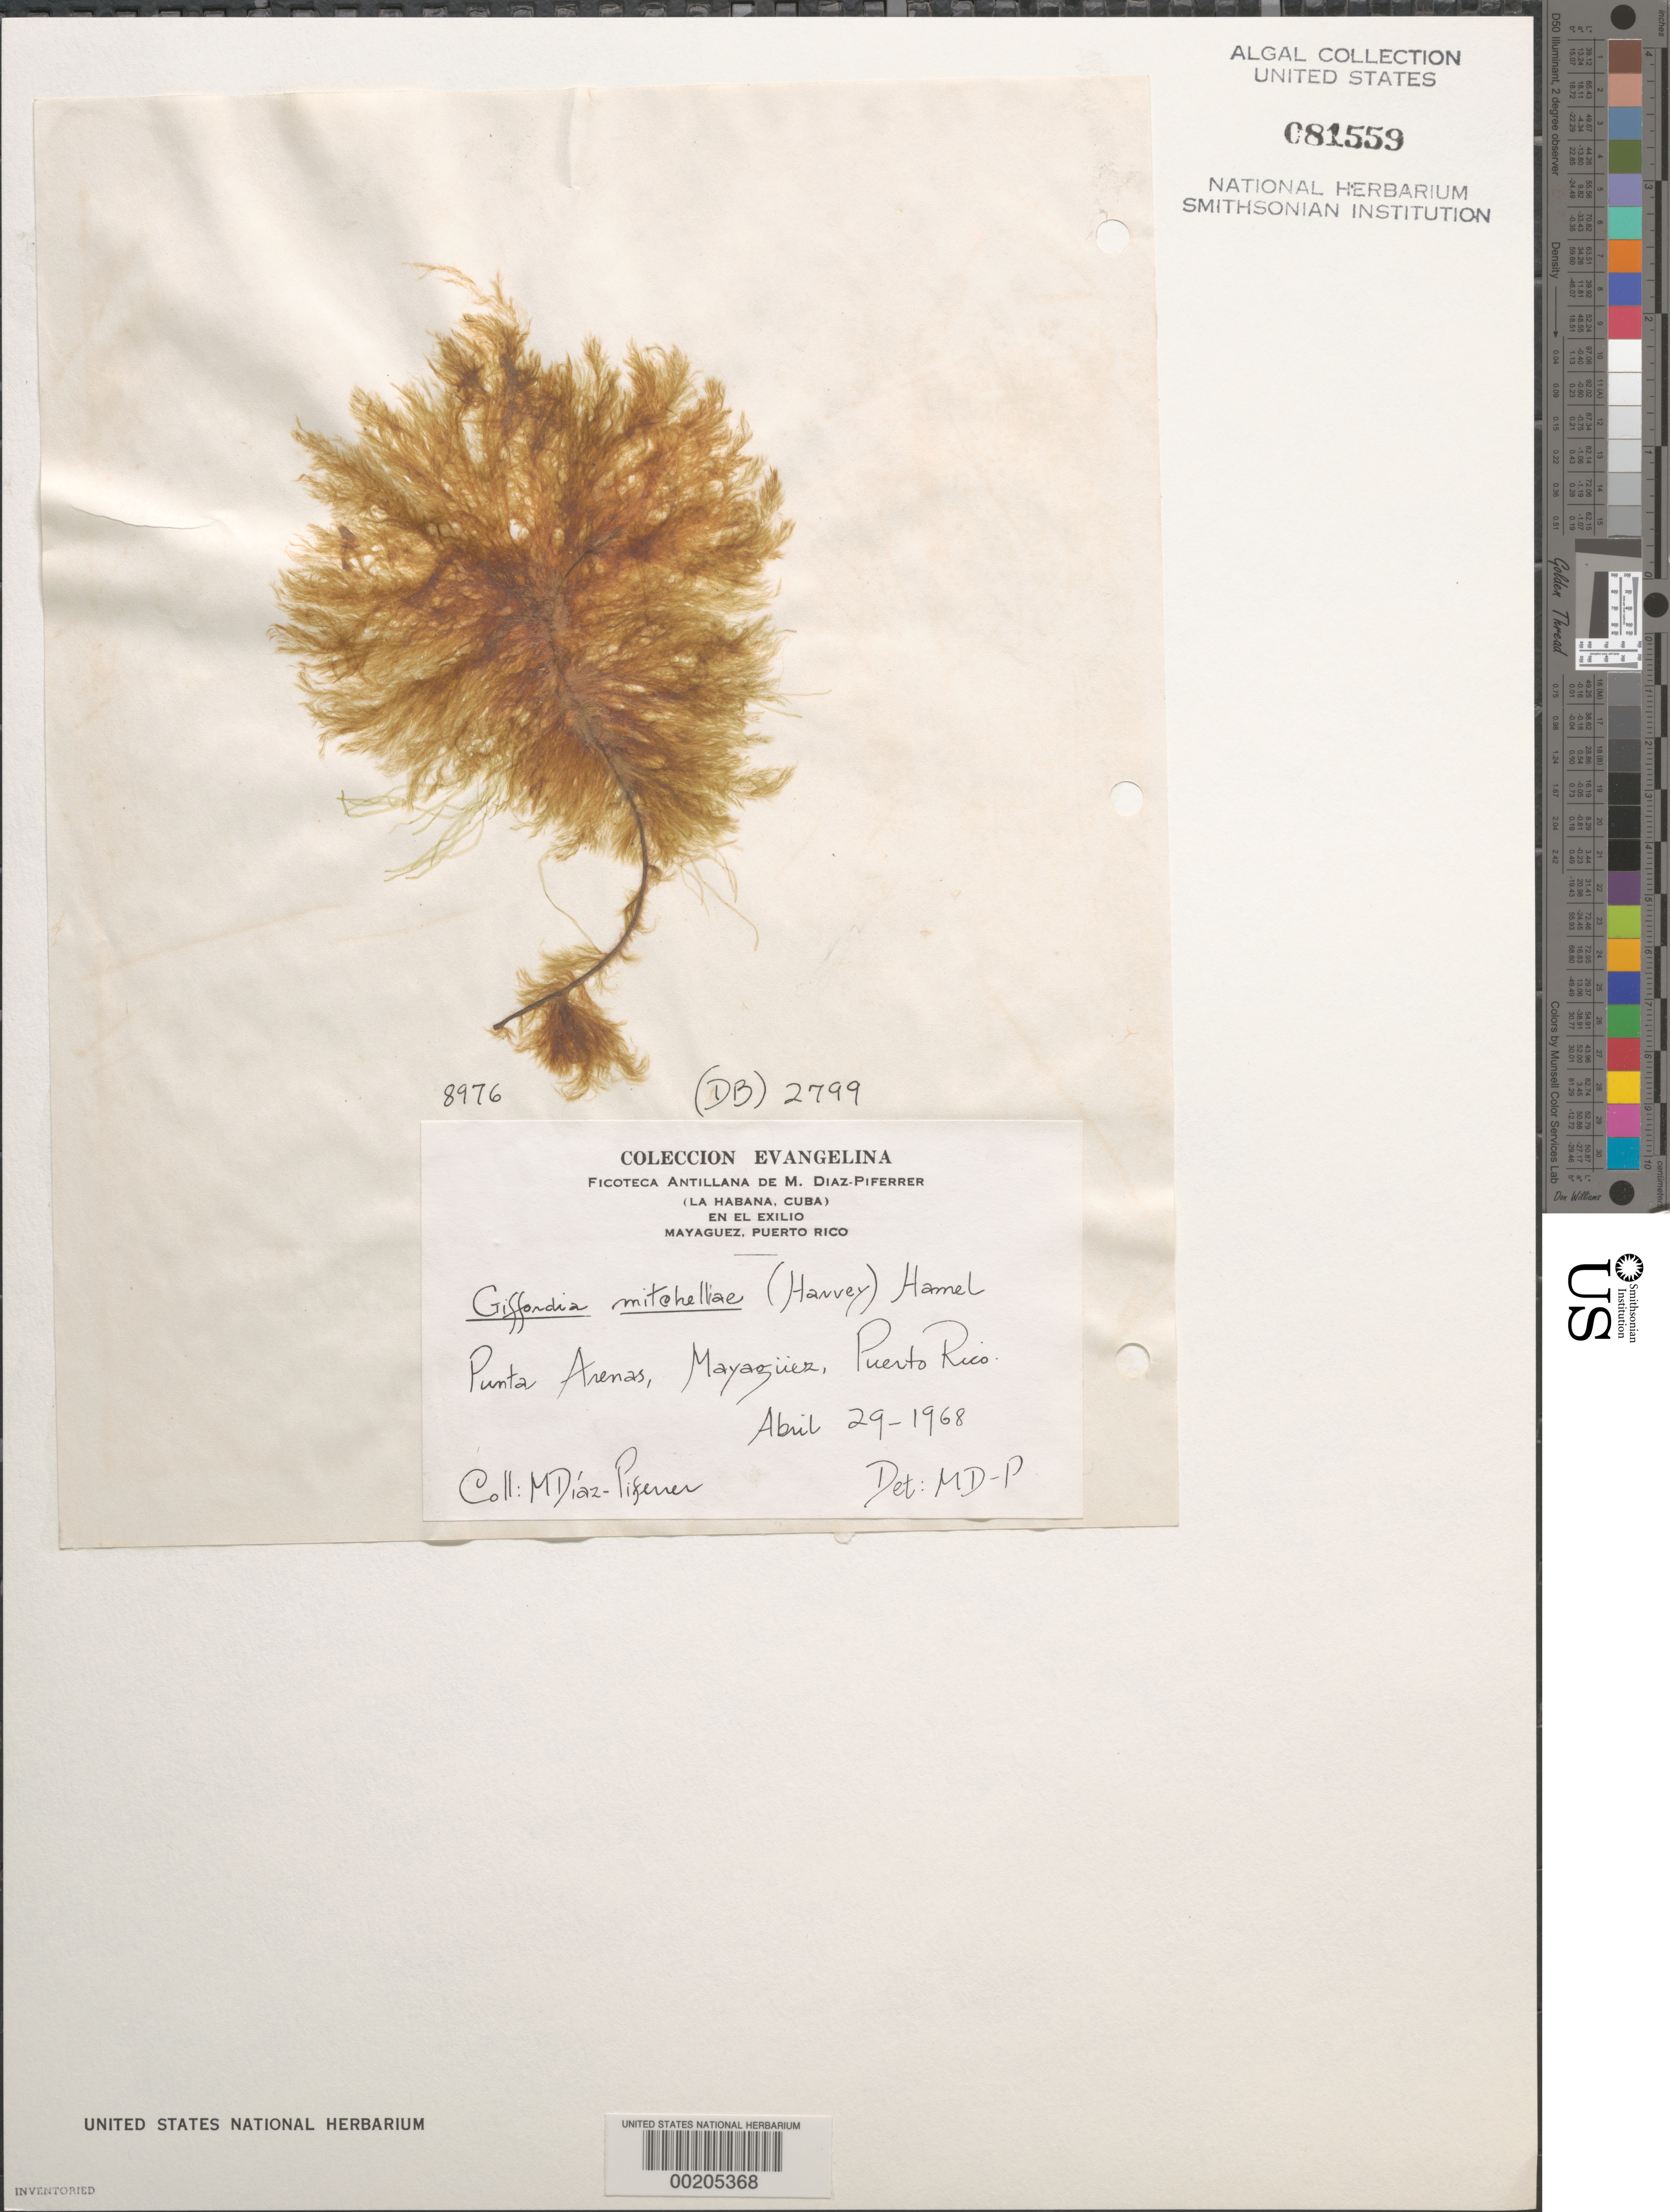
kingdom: Chromista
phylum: Ochrophyta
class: Phaeophyceae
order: Ectocarpales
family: Acinetosporaceae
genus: Feldmannia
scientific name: Feldmannia mitchelliae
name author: (Harv.) H.-S. Kim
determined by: Algae name updating Project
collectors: M. Diaz-Piferrer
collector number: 8976 & DB-2799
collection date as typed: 29 Apr 1968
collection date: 1968-04-29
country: Puerto Rico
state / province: Mayaguez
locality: Punta arenas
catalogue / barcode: US 81559